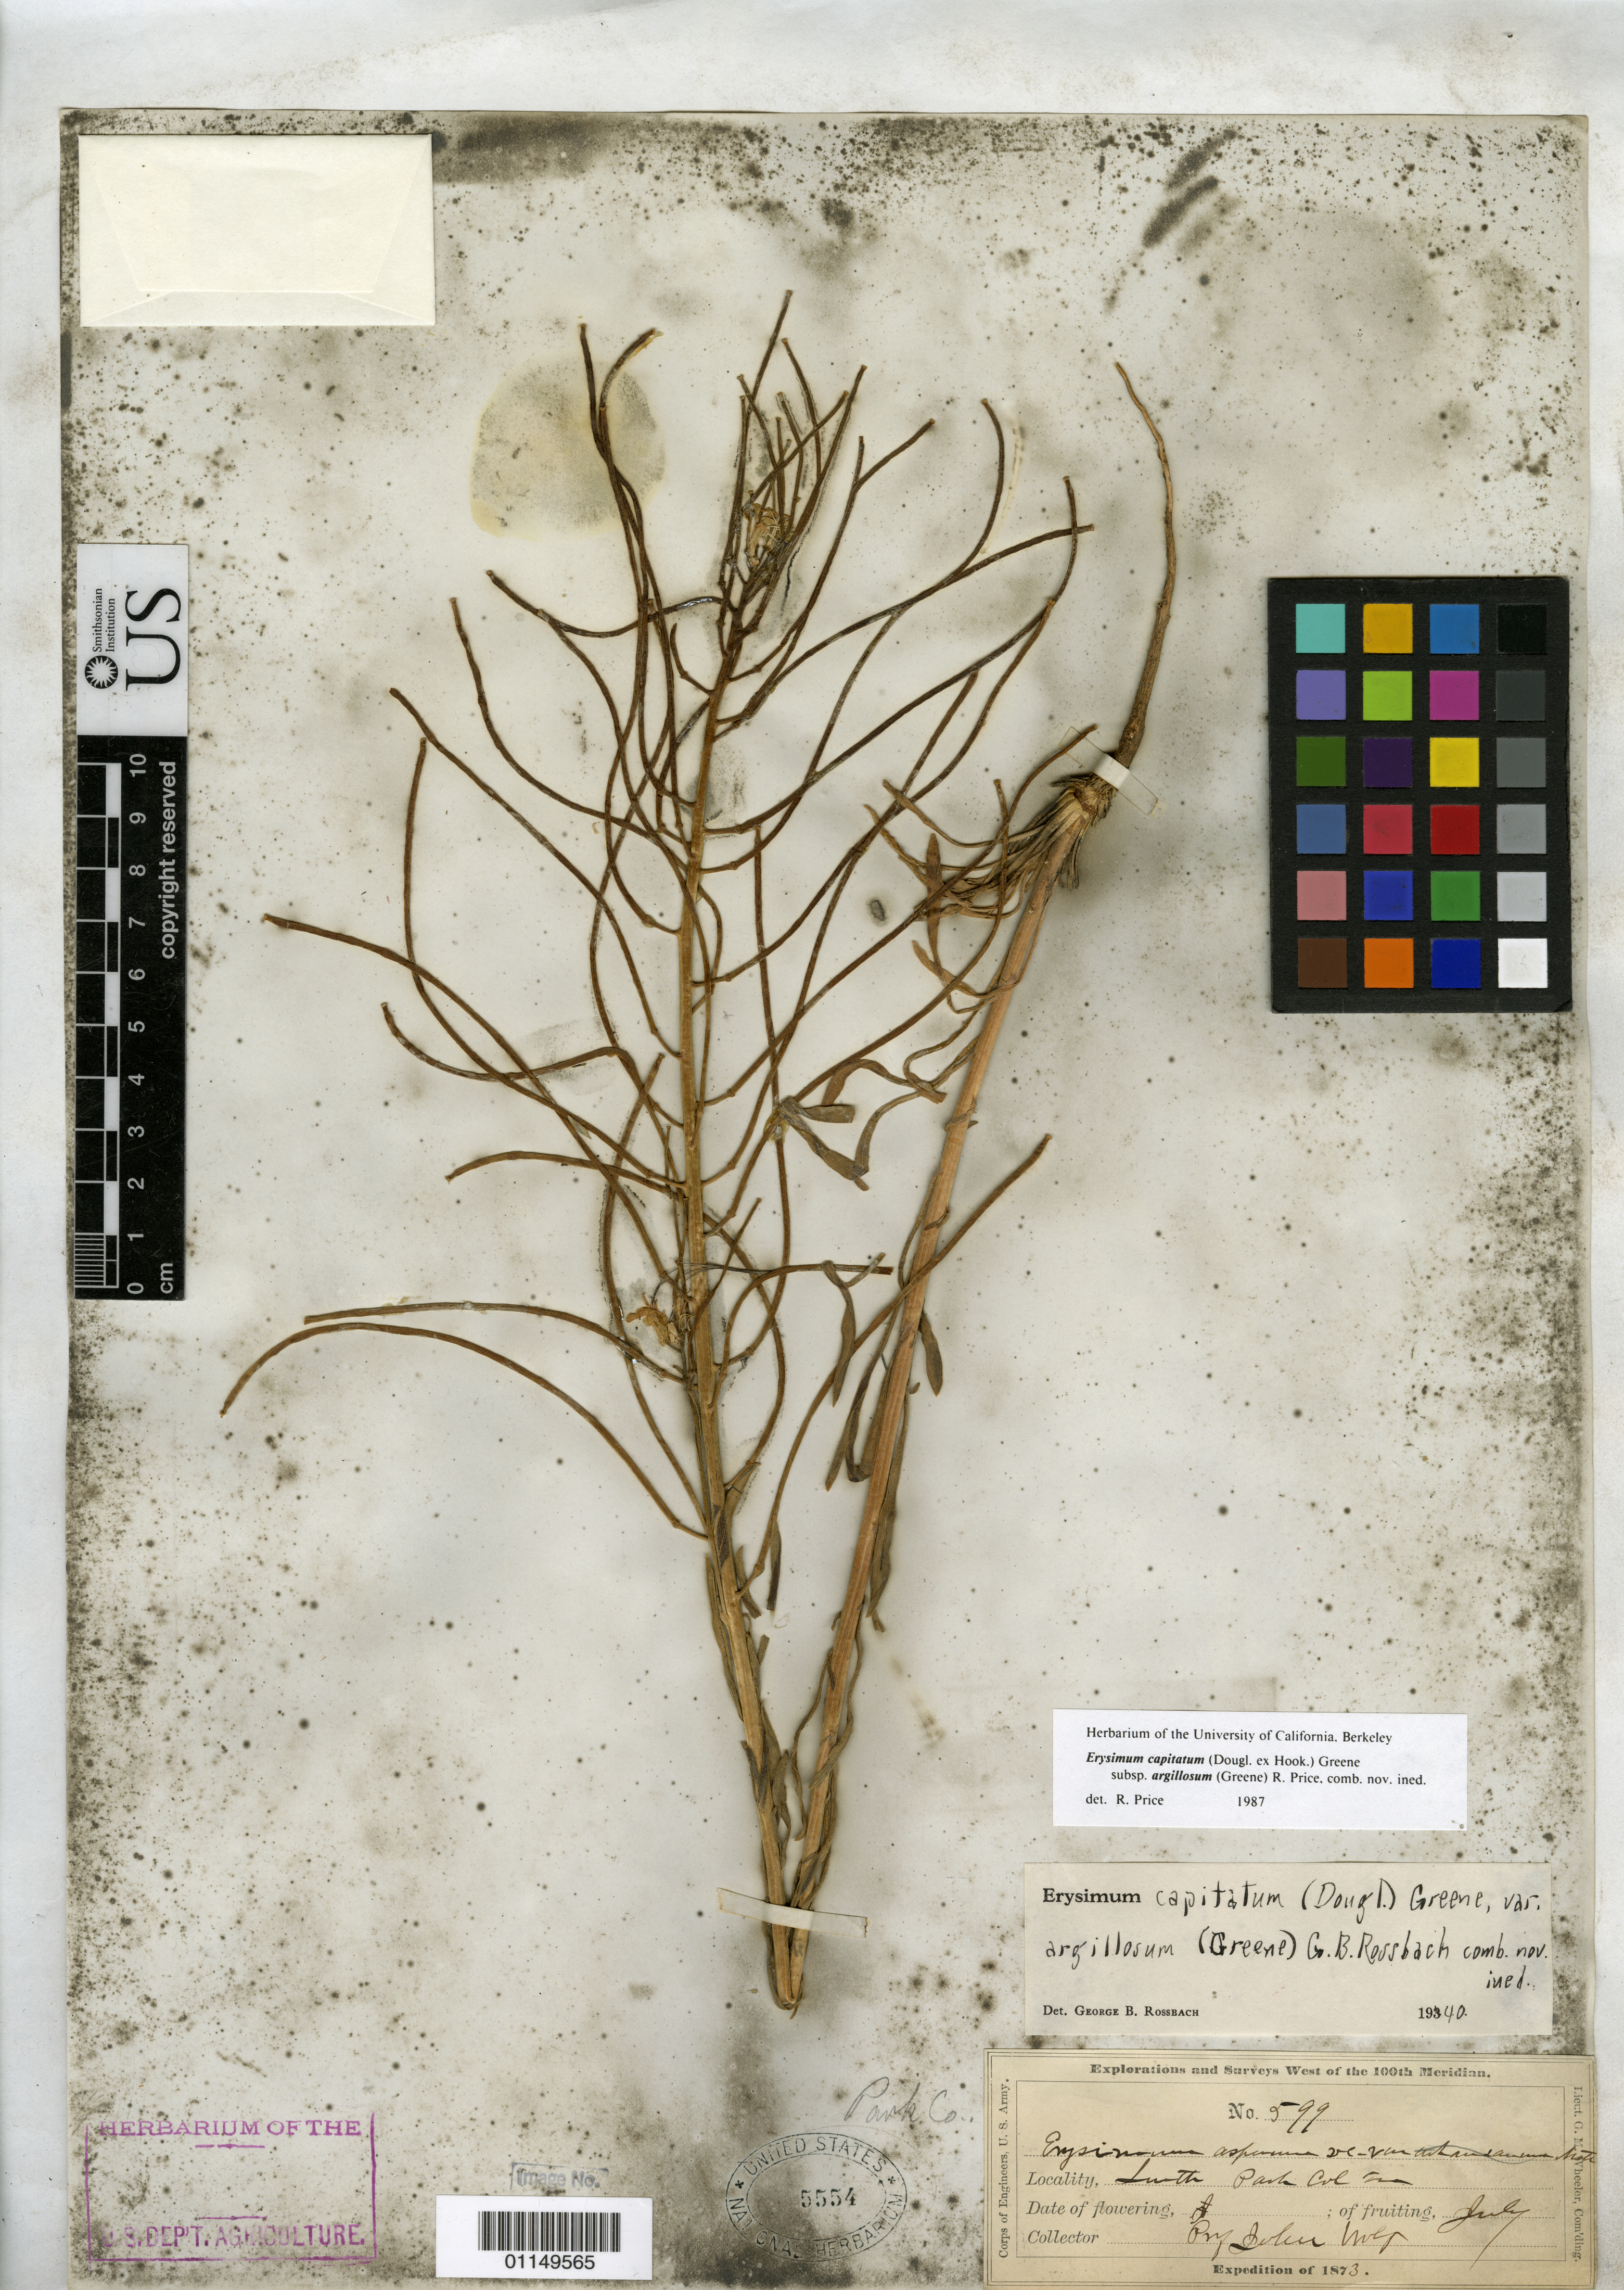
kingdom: Plantae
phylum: Tracheophyta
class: Magnoliopsida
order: Brassicales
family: Brassicaceae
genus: Erysimum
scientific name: Erysimum capitatum subsp. argillosum (Greene) R.A. Price comb. nov. ined.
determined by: Price, R.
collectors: J. Wolf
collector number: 599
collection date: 1873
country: United States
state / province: Colorado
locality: South Park, Col. Terr.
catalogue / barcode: US 5554